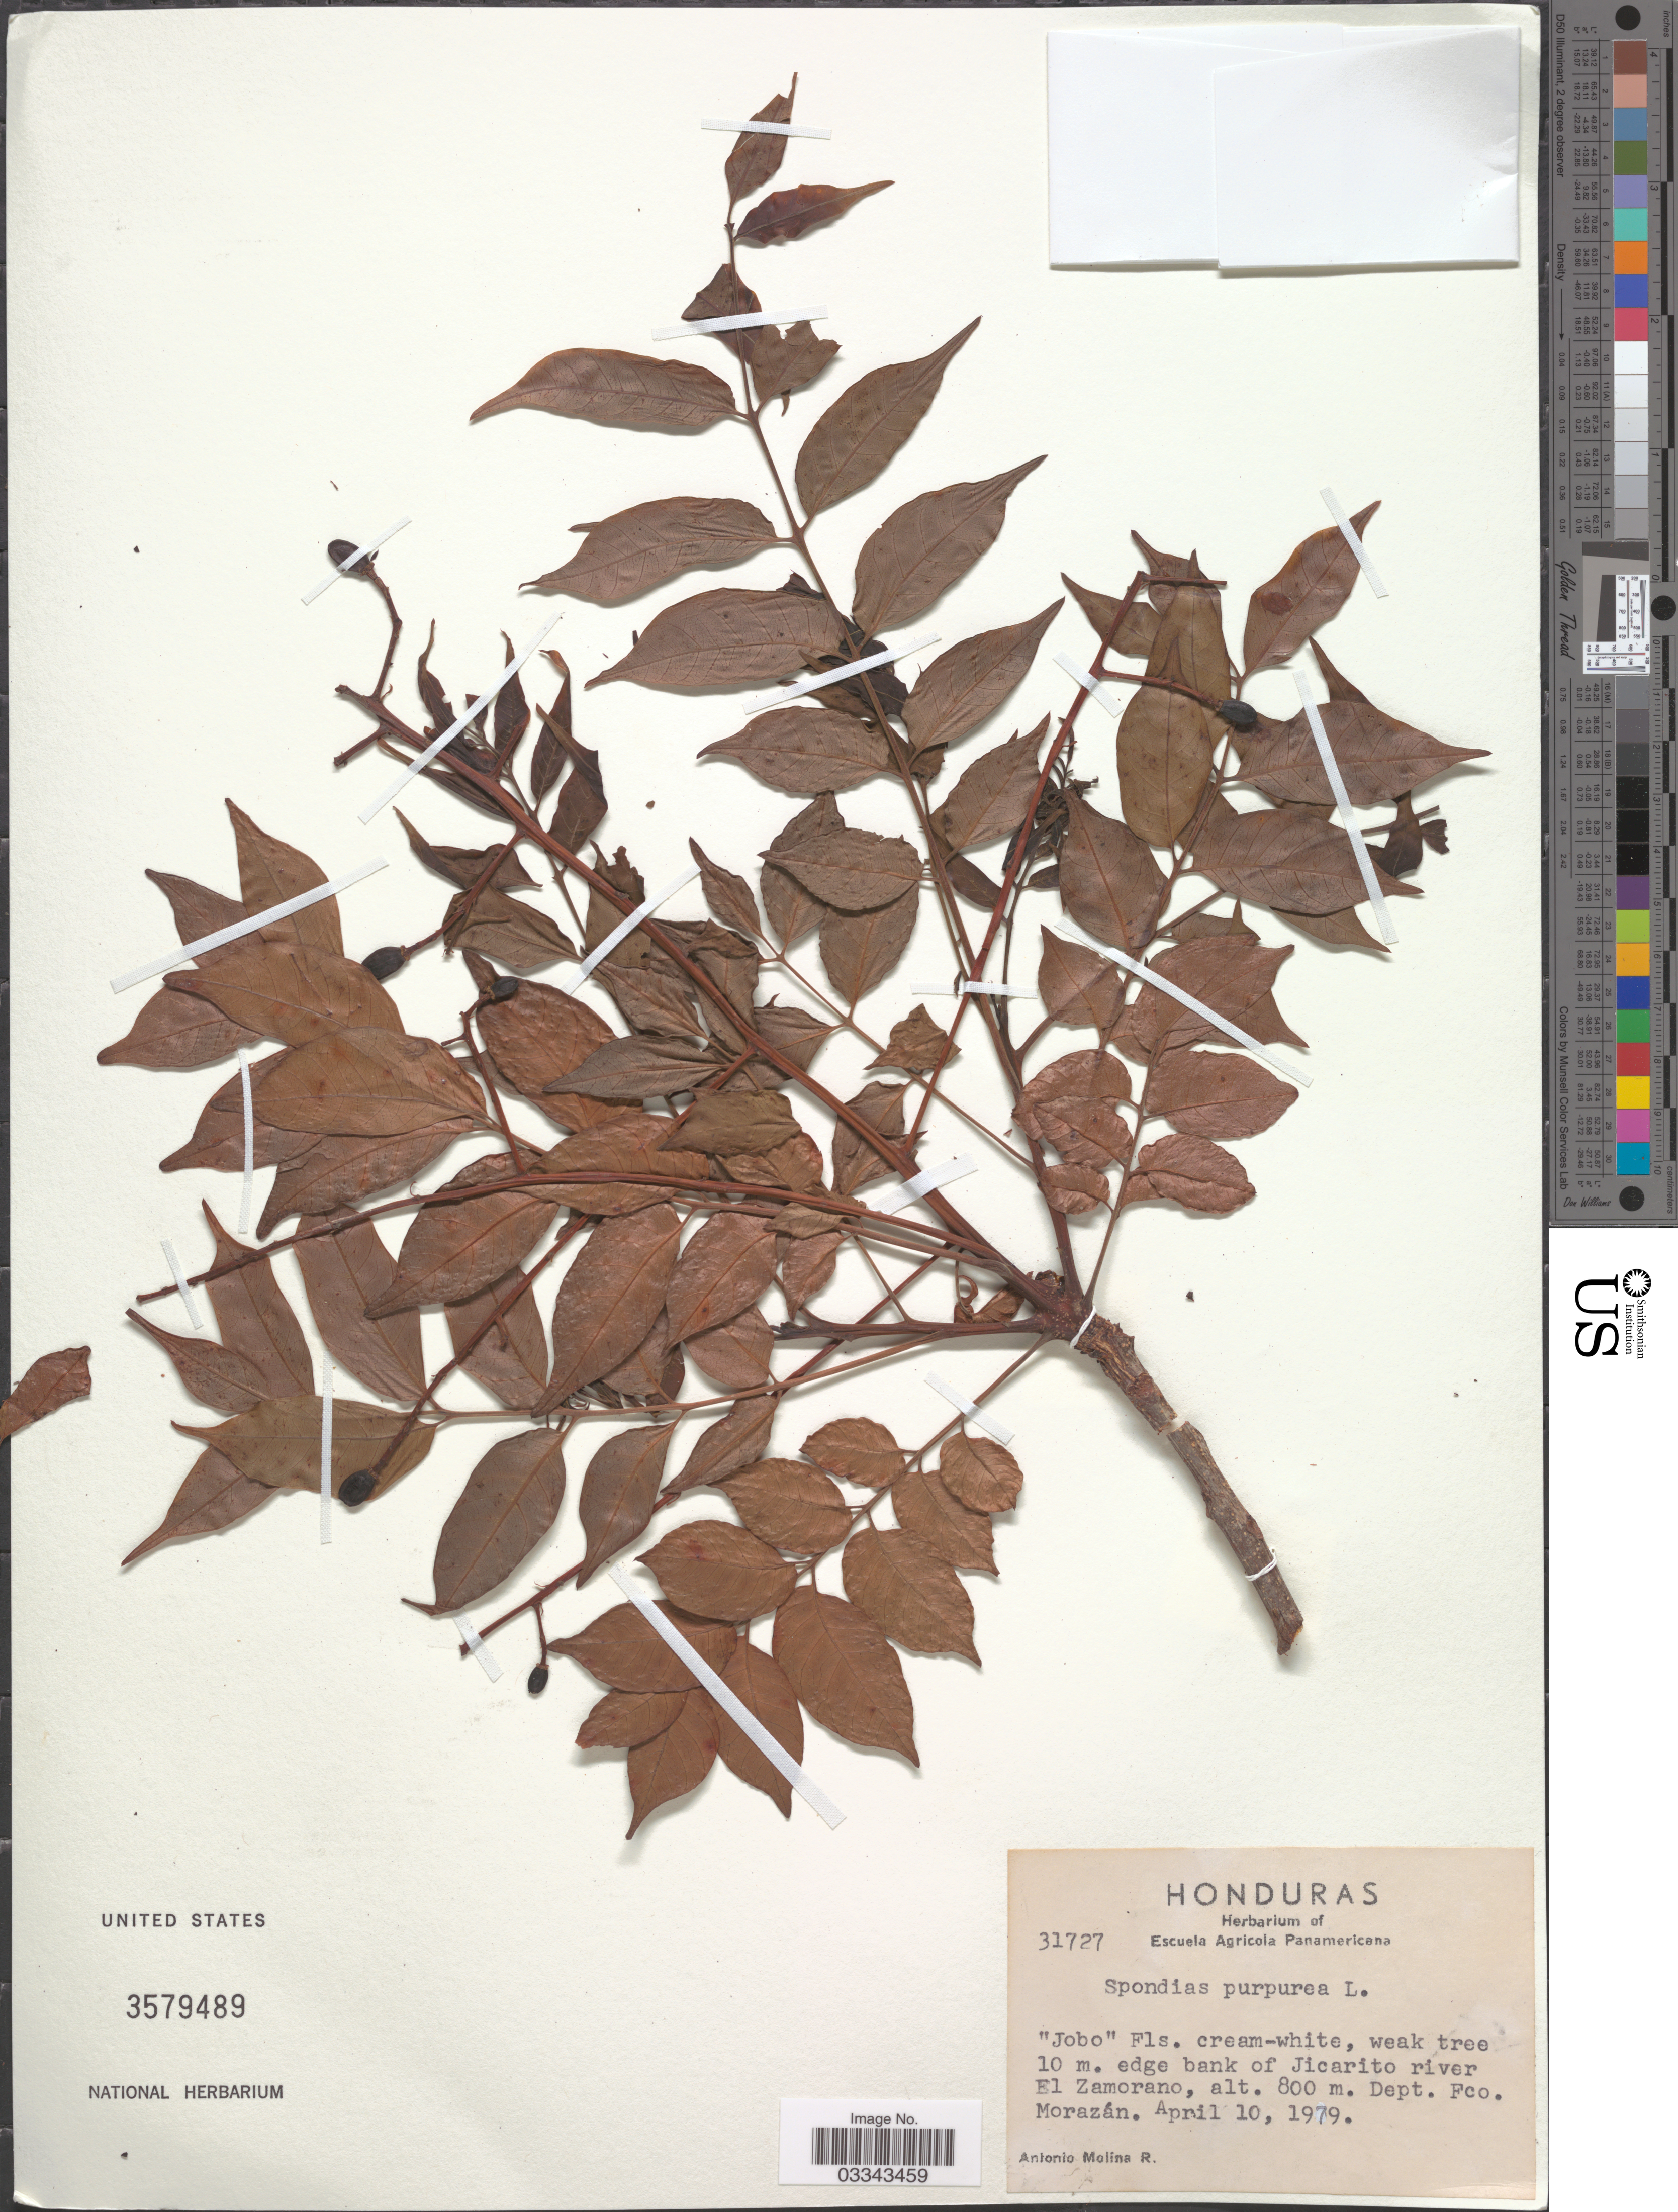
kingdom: Plantae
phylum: Tracheophyta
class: Magnoliopsida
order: Sapindales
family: Anacardiaceae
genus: Spondias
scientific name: Spondias radlkoferi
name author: Donn. Sm.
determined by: Mitchell, John D.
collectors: A. Molina R.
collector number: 31727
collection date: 1979-04-10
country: Honduras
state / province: Fco. Morazán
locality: Edge bank of Jicarito river El Zamorano. Dept. Fco. Morazán.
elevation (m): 800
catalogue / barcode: US 3579489